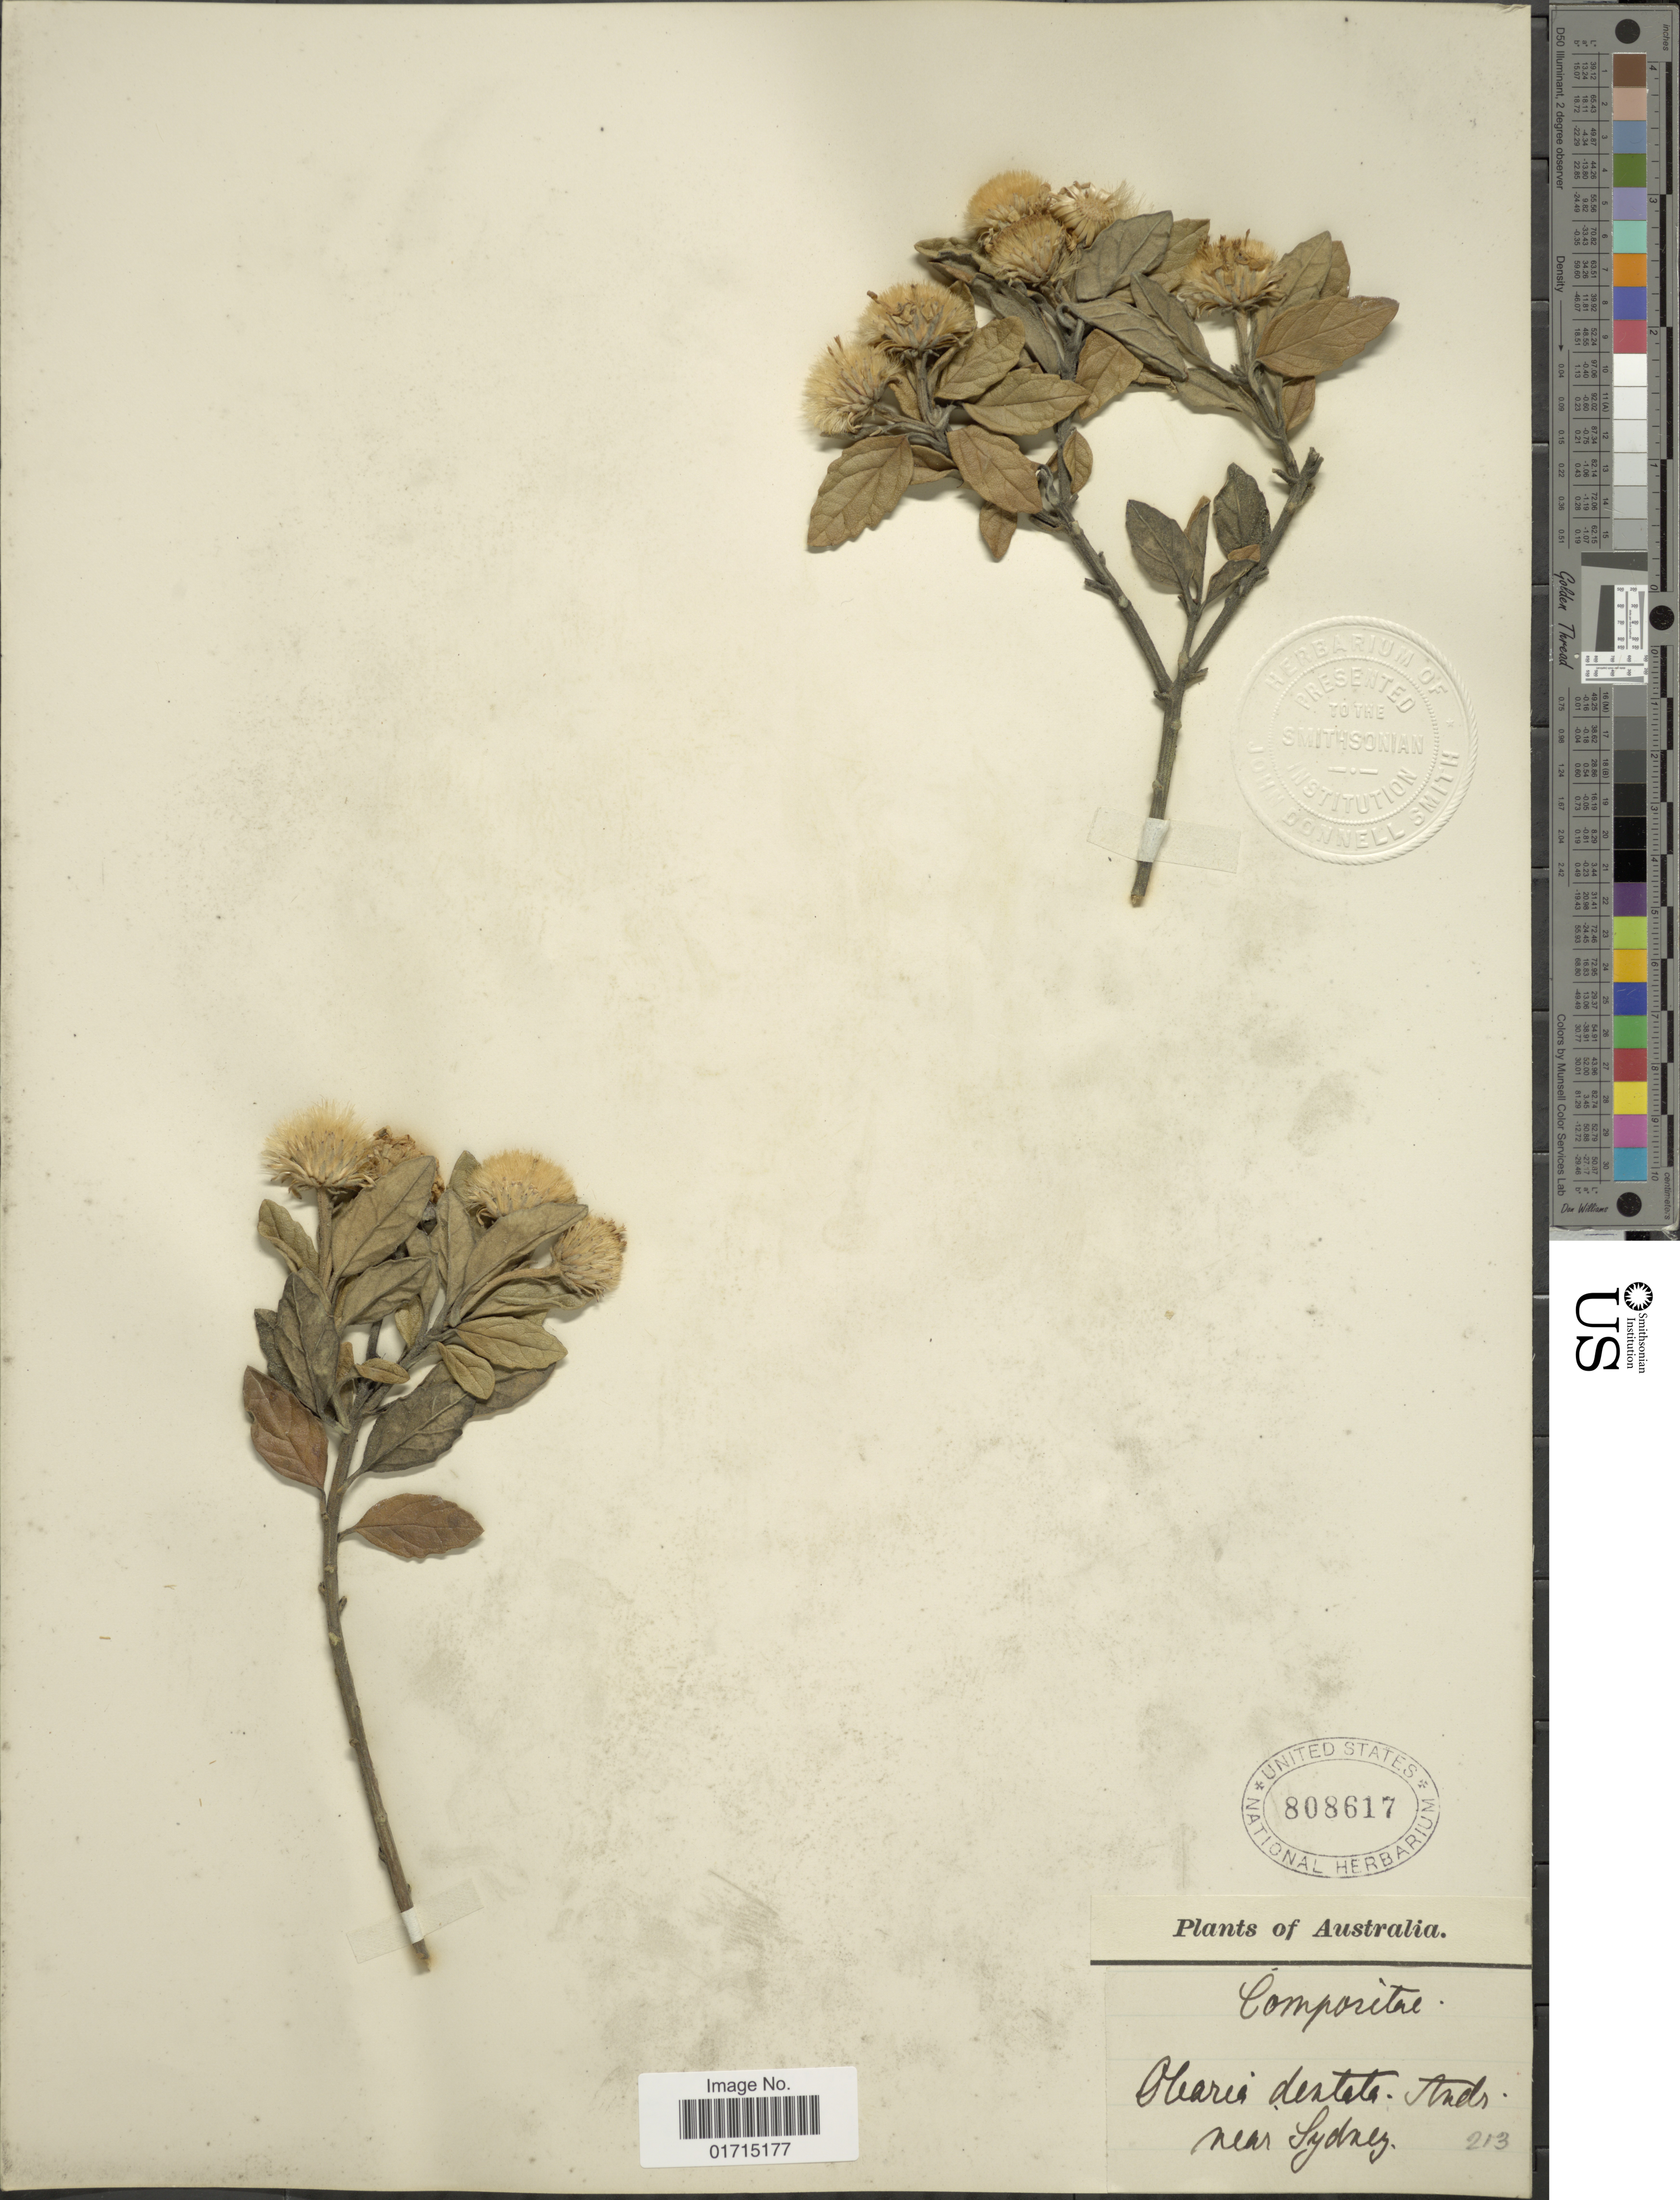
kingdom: Plantae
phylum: Tracheophyta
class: Magnoliopsida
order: Asterales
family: Asteraceae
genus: Olearia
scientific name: Olearia dentata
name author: Moench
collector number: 213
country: Australia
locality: Australia near Sydney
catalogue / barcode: US 808617